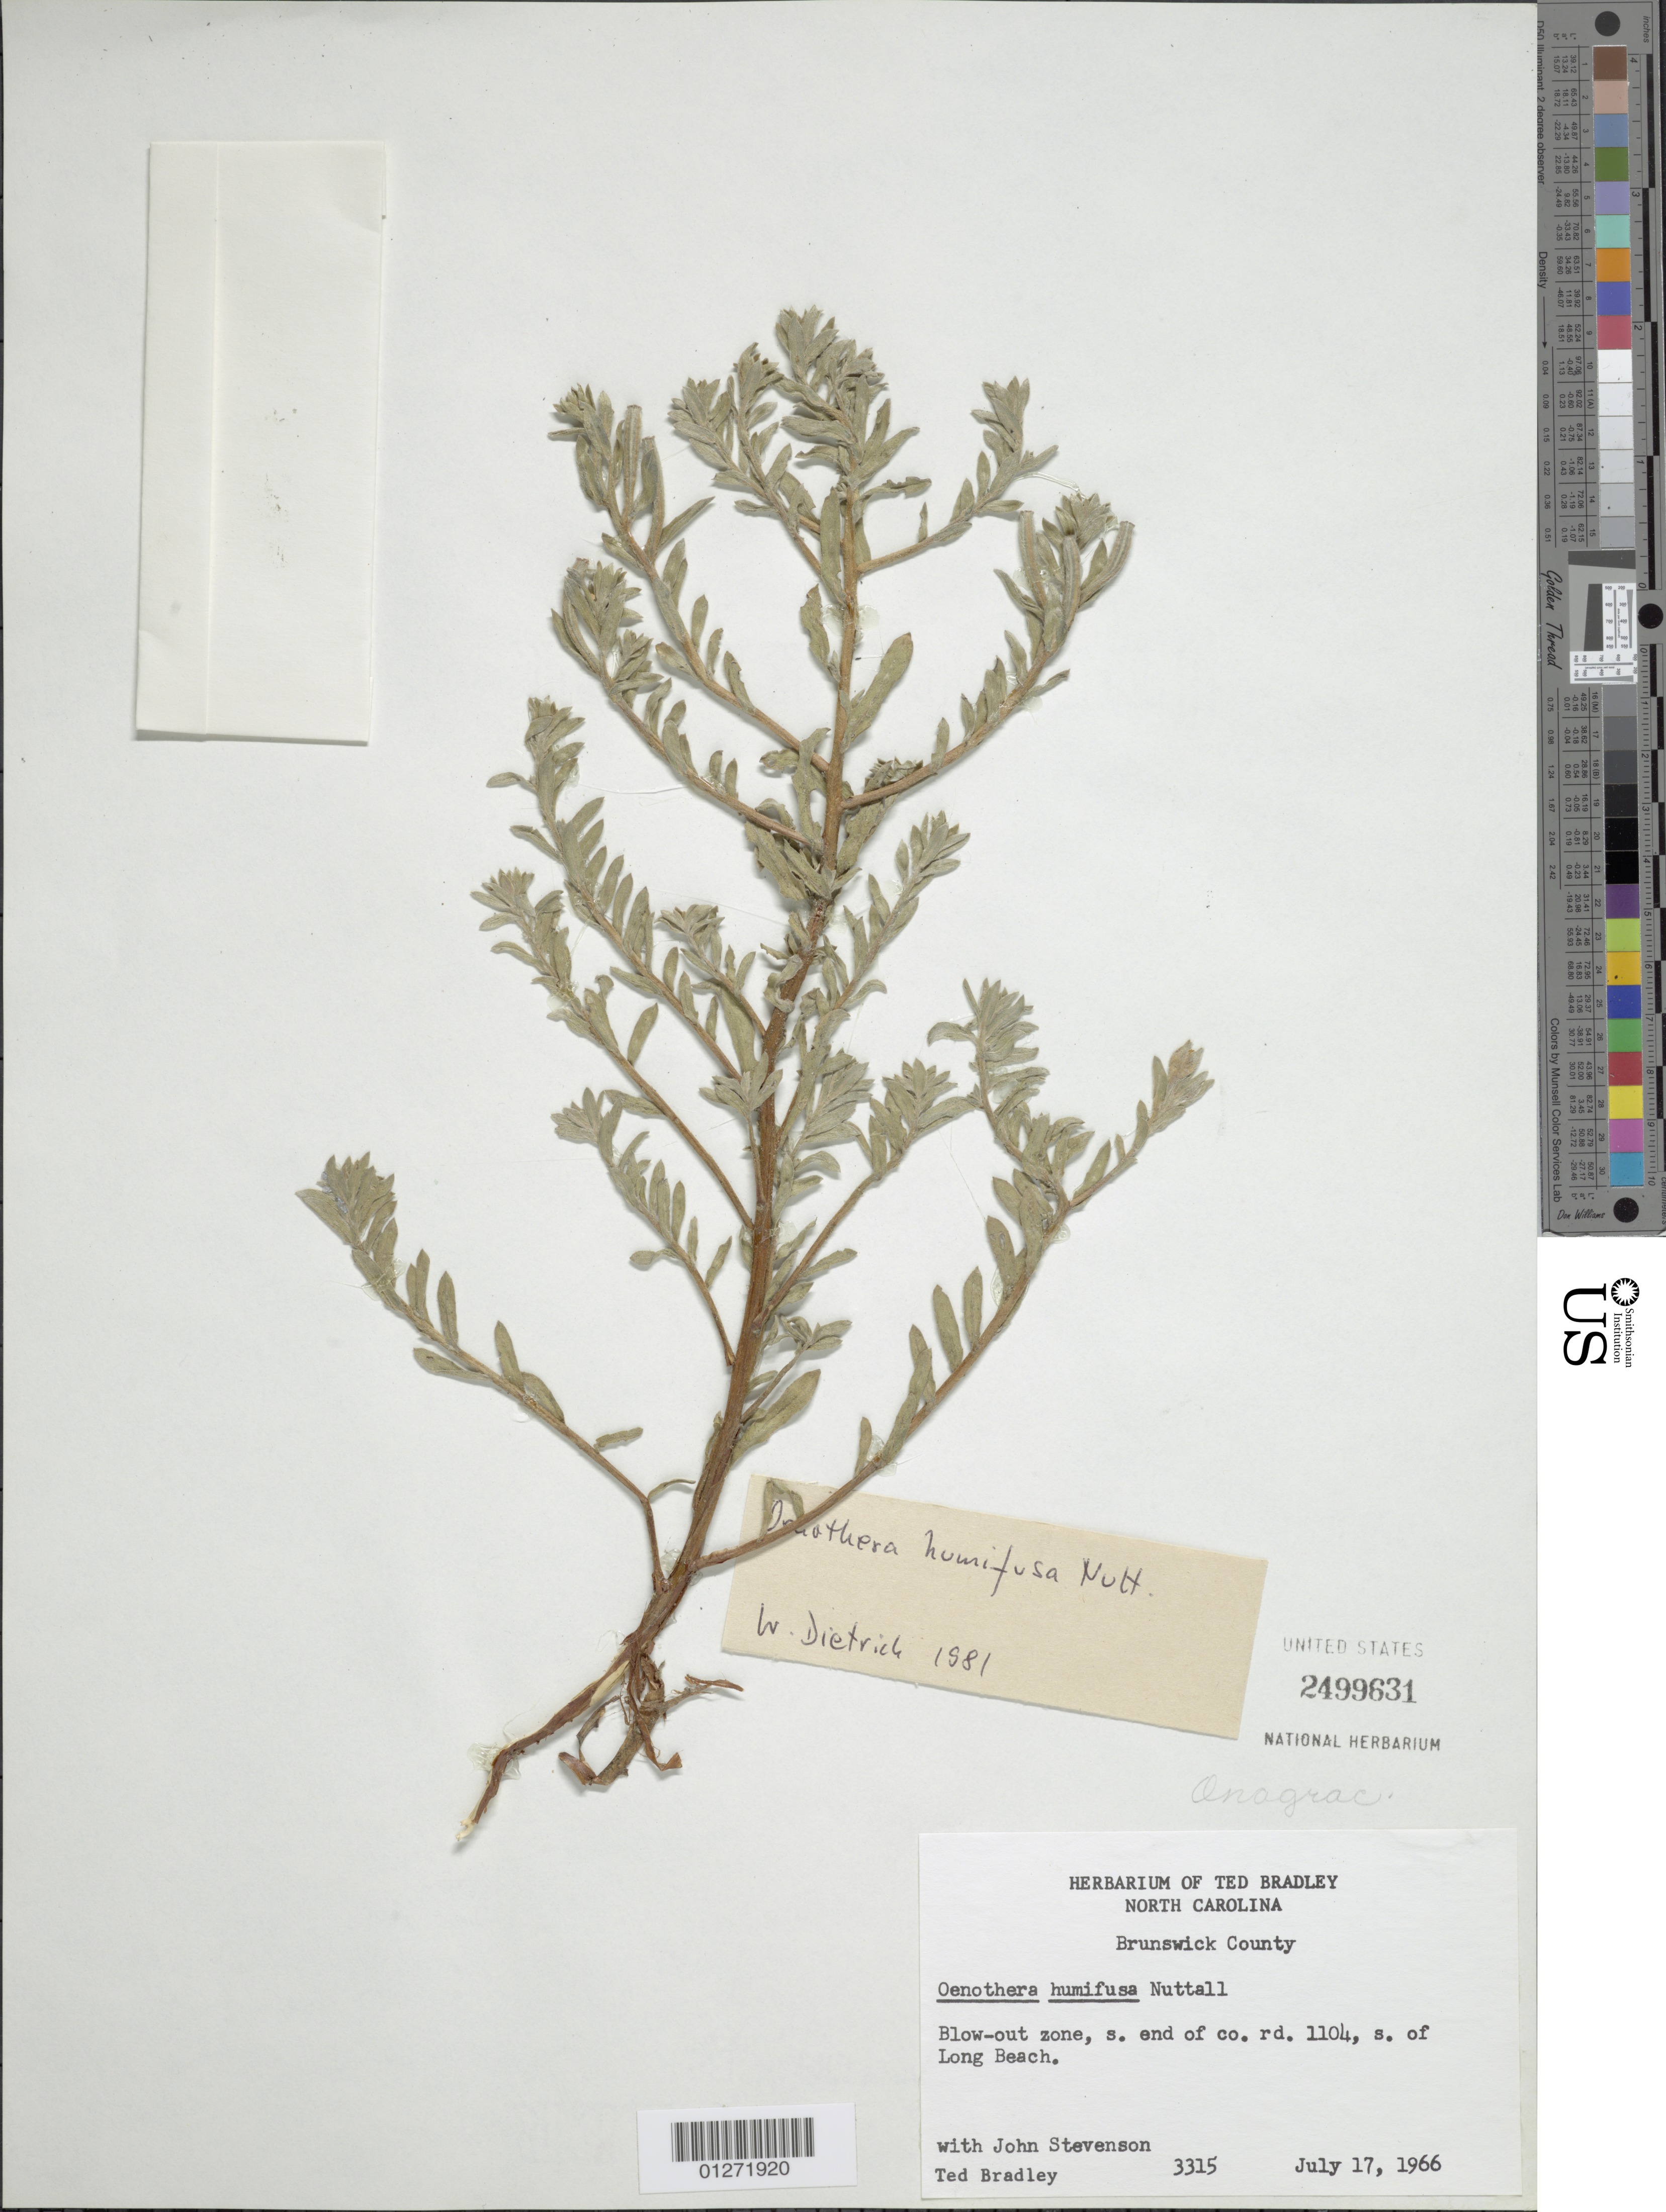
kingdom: Plantae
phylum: Tracheophyta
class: Magnoliopsida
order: Myrtales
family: Onagraceae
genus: Oenothera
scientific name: Oenothera humifusa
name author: Nutt.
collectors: J. Stevenson & T. Bradley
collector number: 3315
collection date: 1966-07-17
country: United States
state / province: North Carolina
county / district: Brunswick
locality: Blow-out zone, S end of co.rd. 1104, S of Long Beach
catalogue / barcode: US 2499631